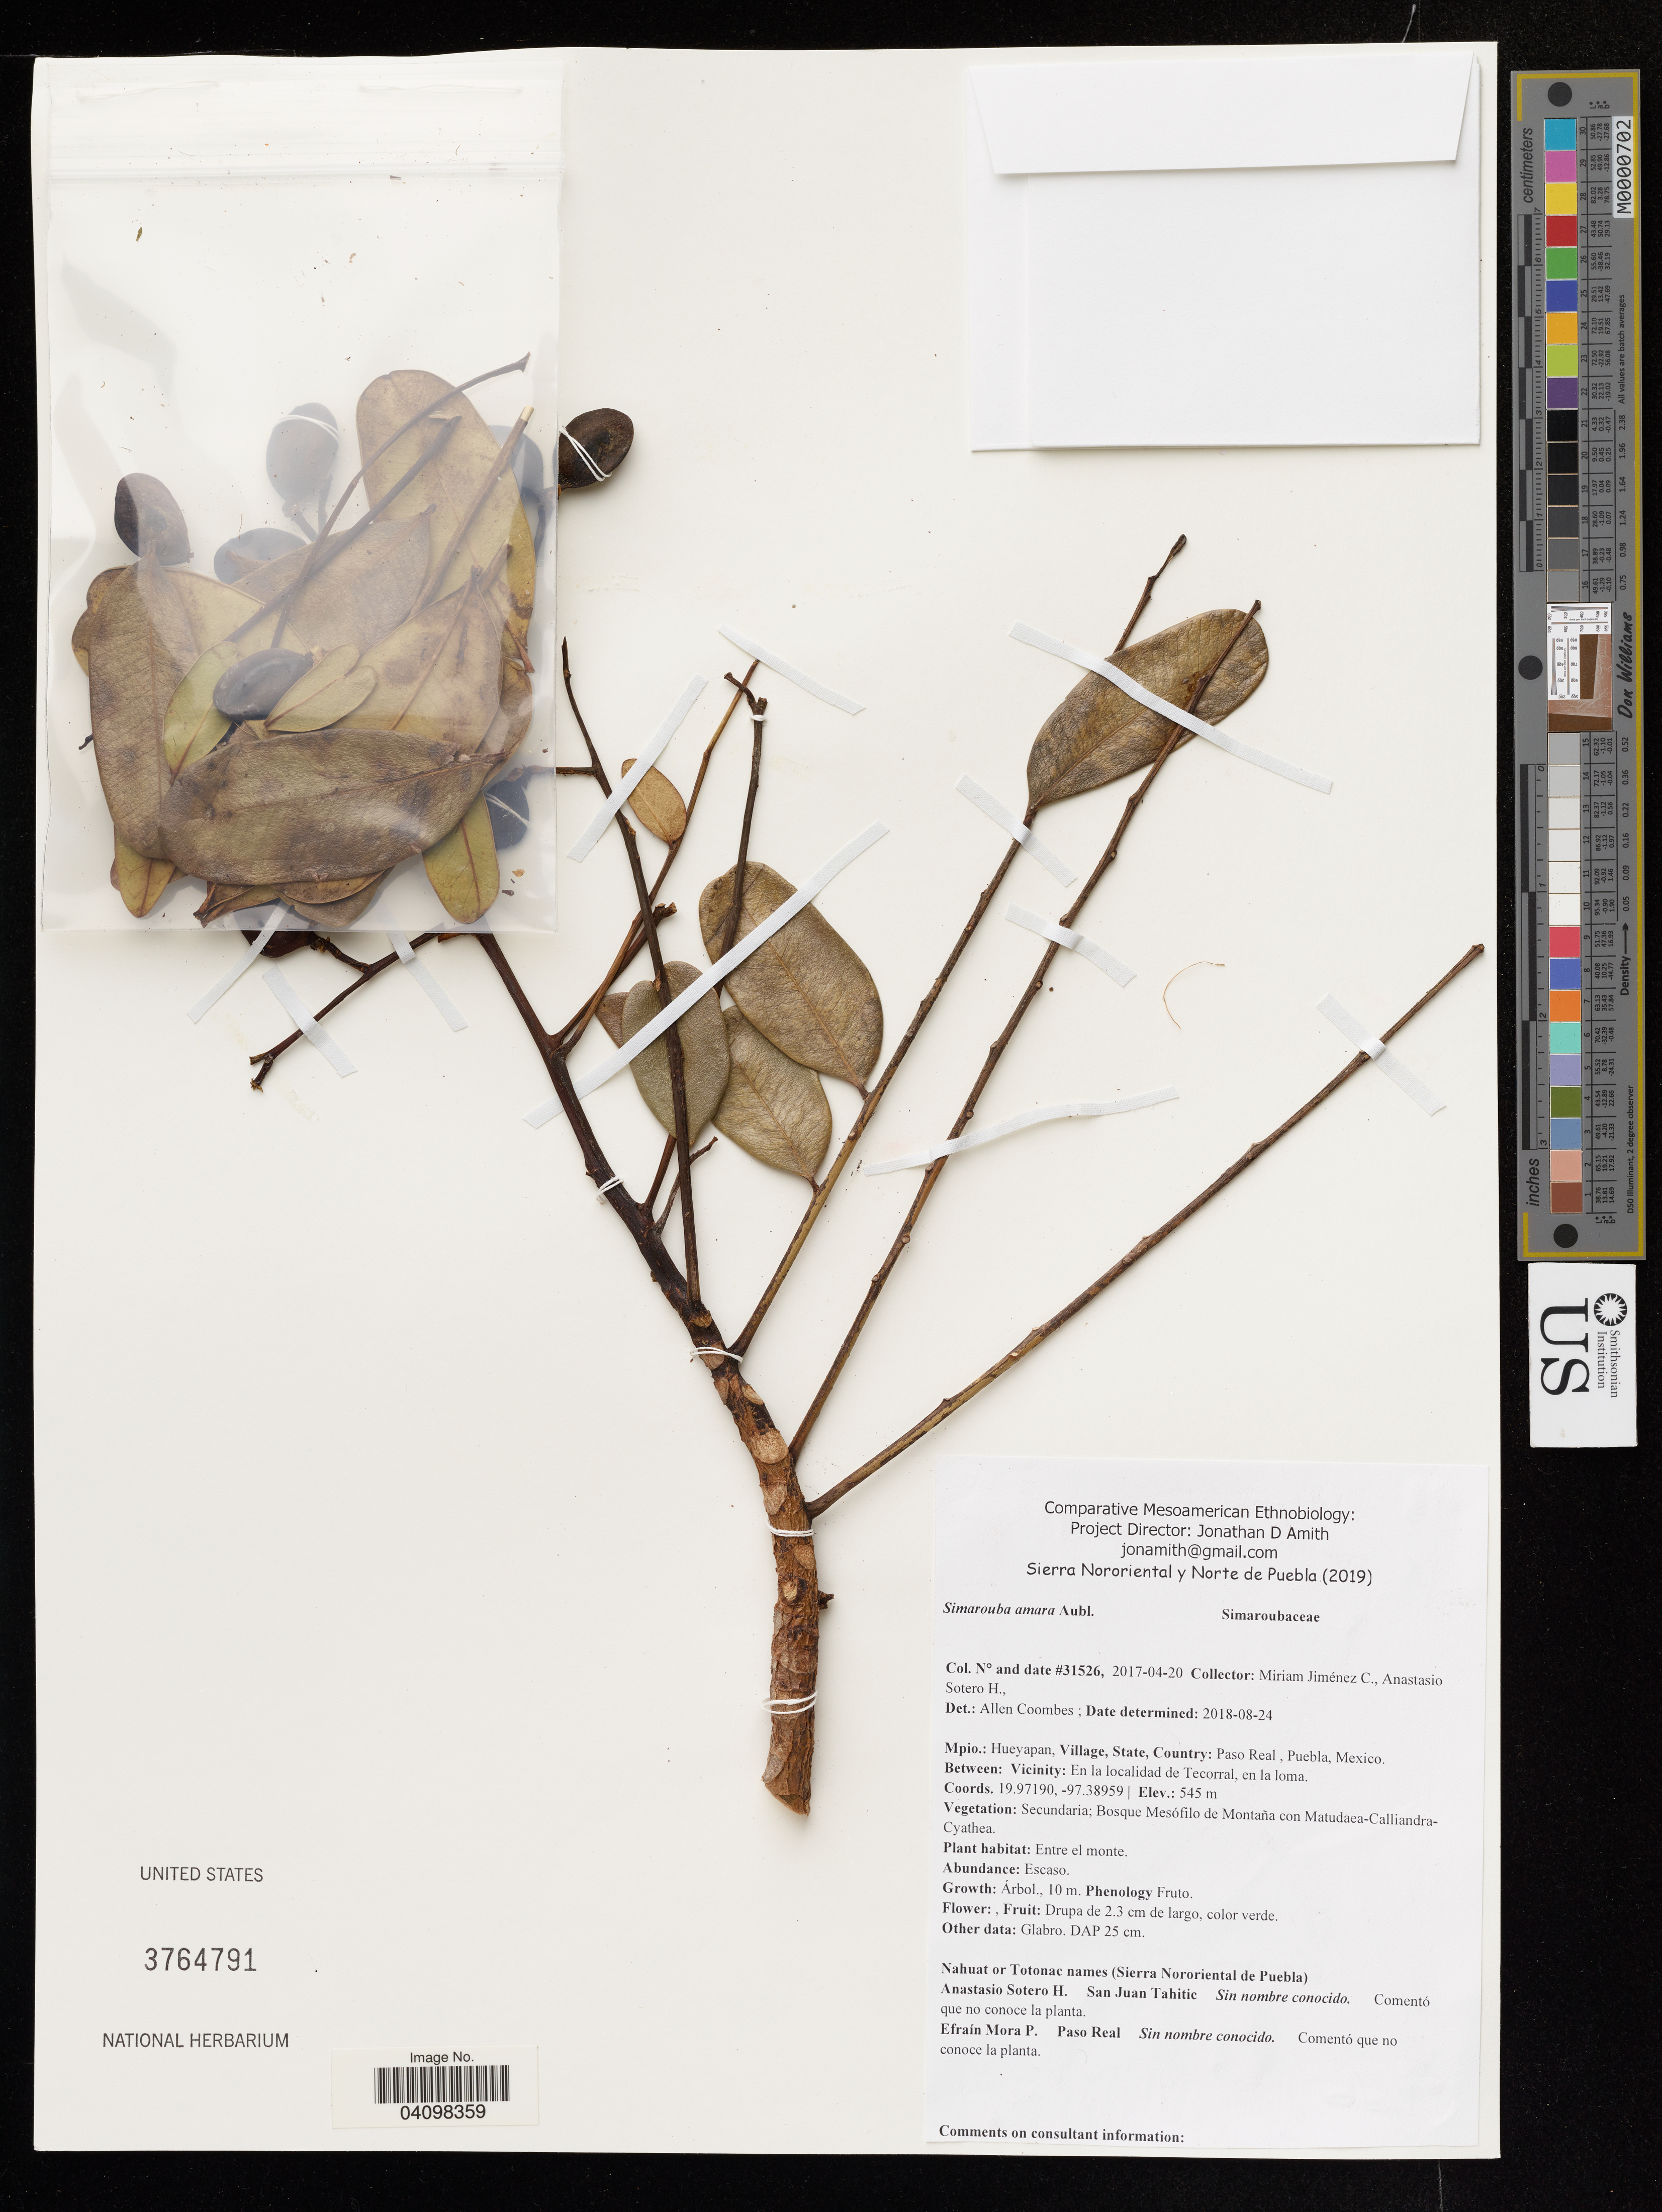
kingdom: Plantae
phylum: Tracheophyta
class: Magnoliopsida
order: Sapindales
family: Simaroubaceae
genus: Simarouba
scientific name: Simarouba amara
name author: Aubl.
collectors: M. Jiménez Chimil & A. Sotero H.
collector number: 31526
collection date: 2017-04-20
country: Mexico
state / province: Puebla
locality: Mpio.: Hueyapan. Paso Real. Vicinity: En la localidad de Tecorral, en la loma.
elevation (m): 545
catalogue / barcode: US 3764791